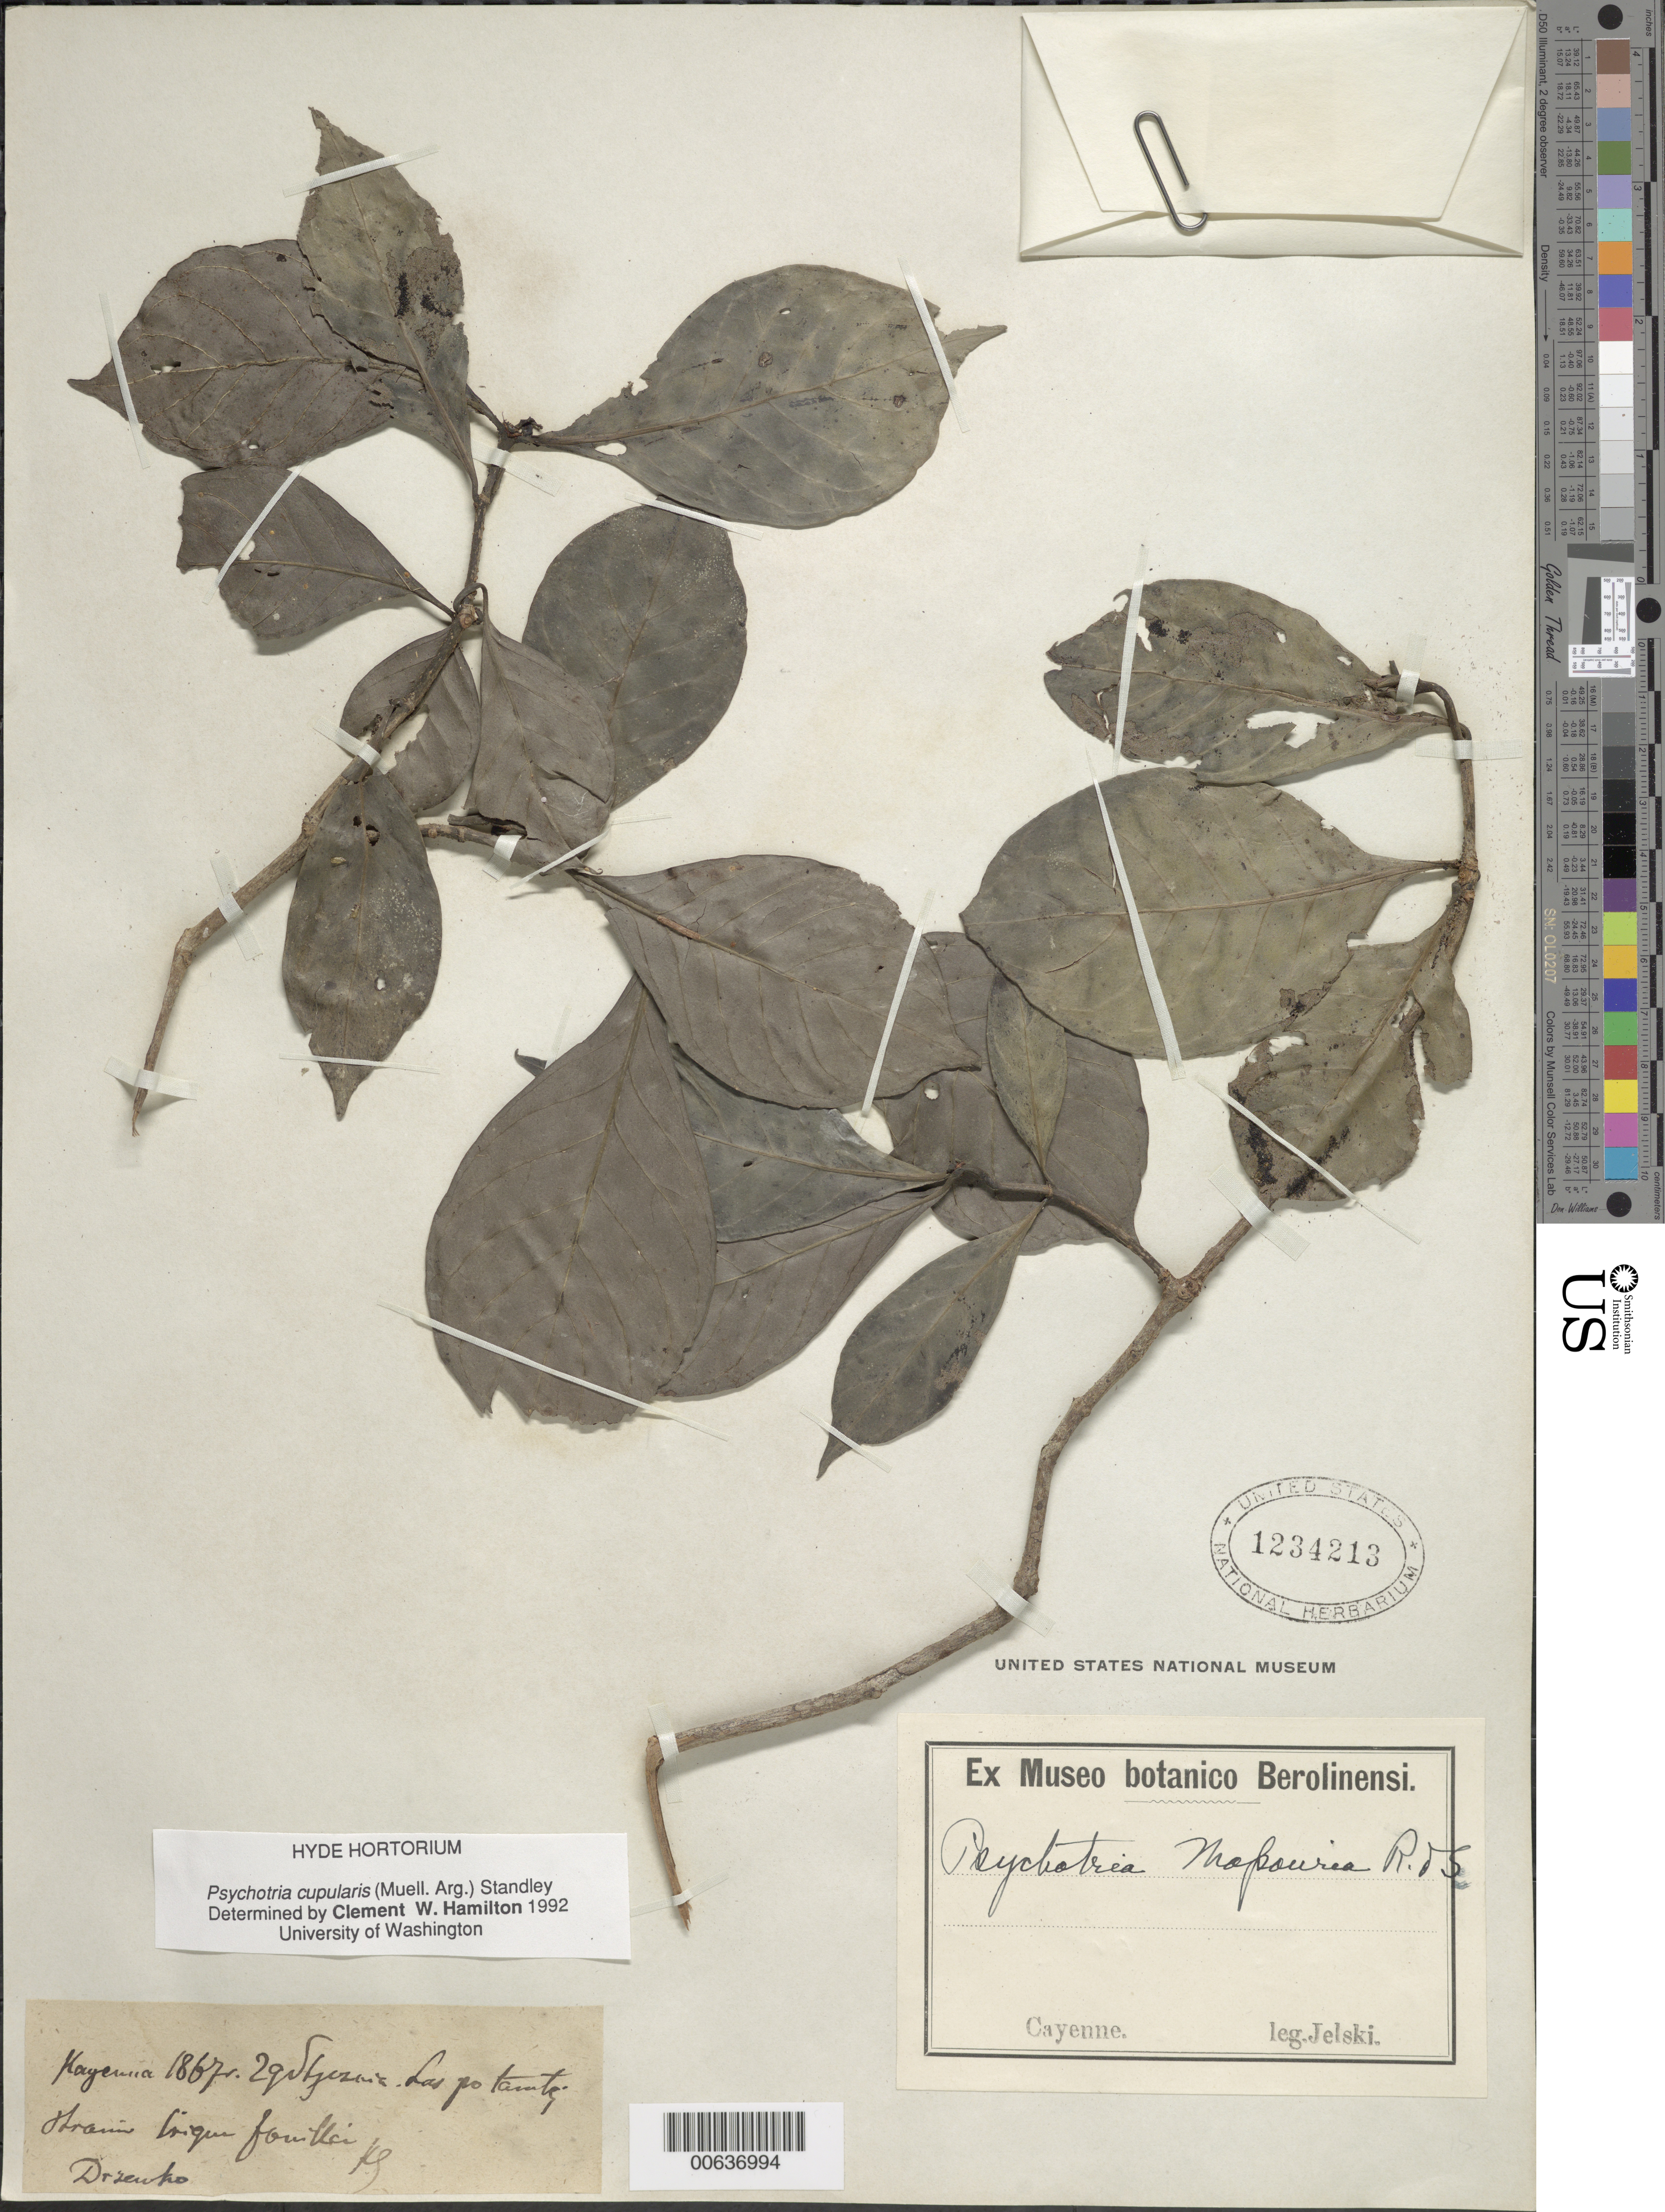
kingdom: Plantae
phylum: Tracheophyta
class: Magnoliopsida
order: Gentianales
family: Rubiaceae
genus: Psychotria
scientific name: Psychotria cupularis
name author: (Müll. Arg.) Standl.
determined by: Hamilton, C. W.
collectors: H. Jelski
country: French Guiana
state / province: Cayenne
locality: Cayenne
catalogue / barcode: US 1234213